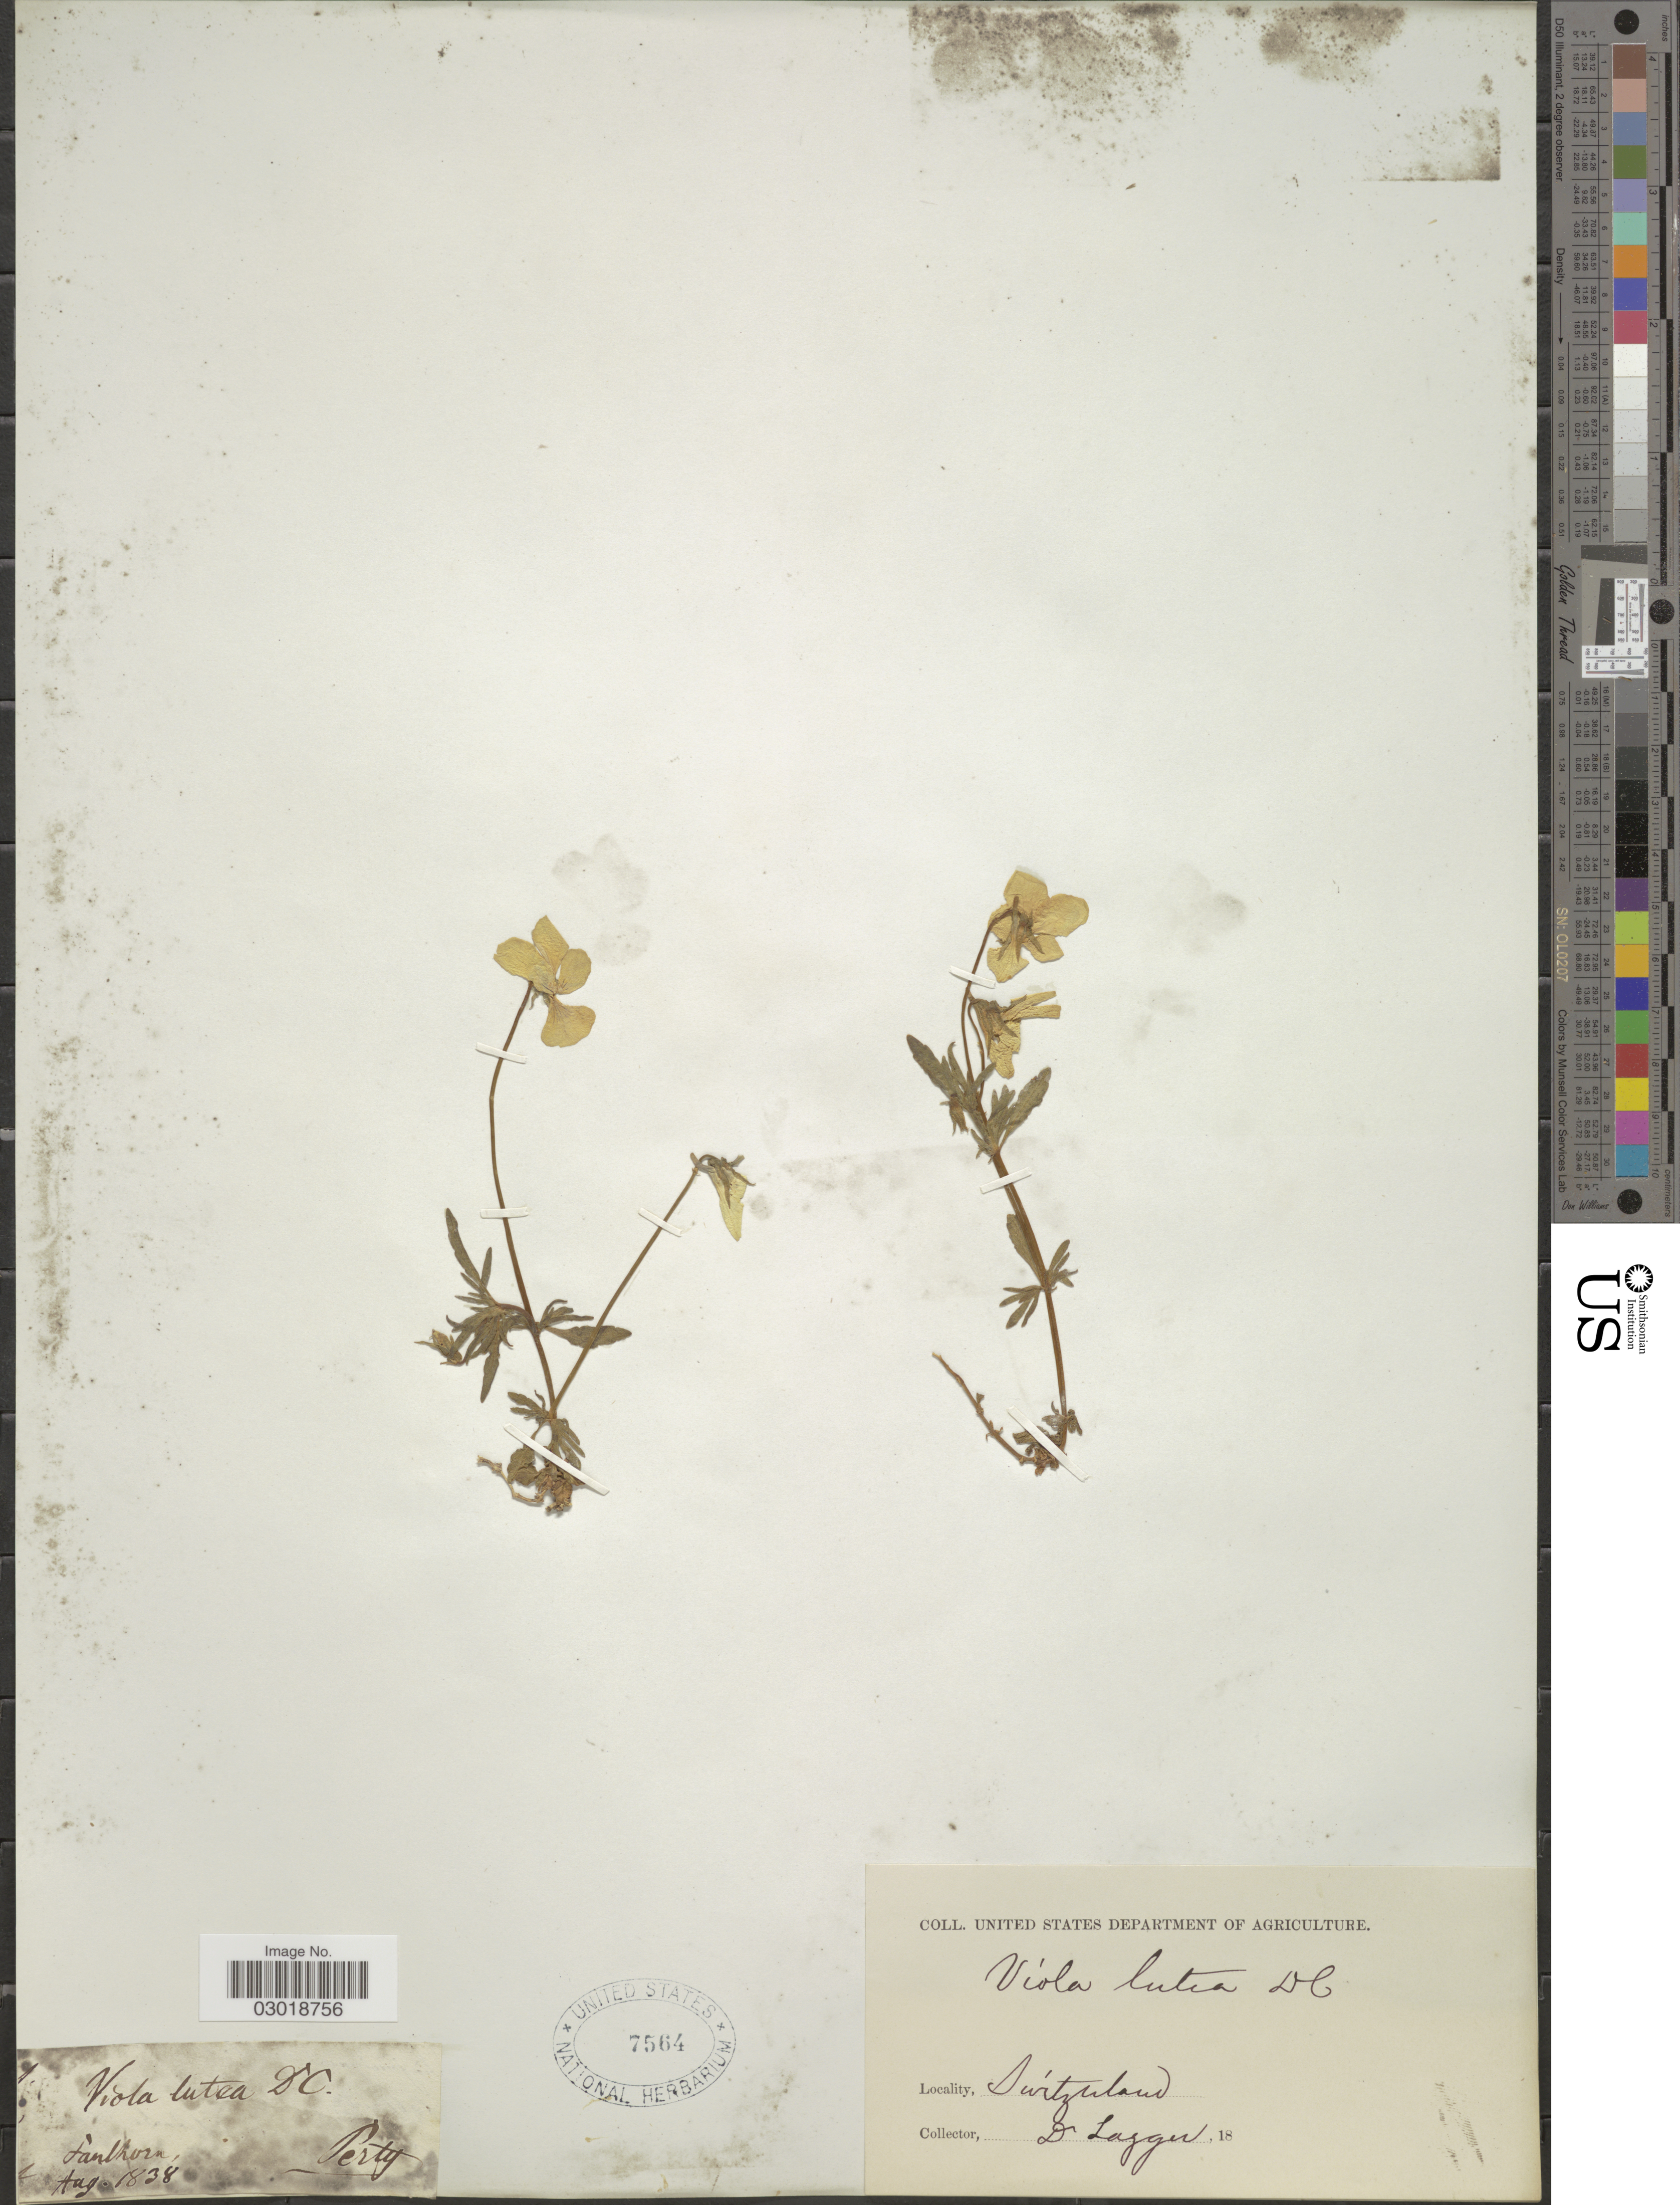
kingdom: Plantae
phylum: Tracheophyta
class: Magnoliopsida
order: Malpighiales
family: Violaceae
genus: Viola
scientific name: Viola lutea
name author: Huds.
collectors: F. J. Lagger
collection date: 1838-08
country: Switzerland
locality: Faulhorn. Perty.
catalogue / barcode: US 7564